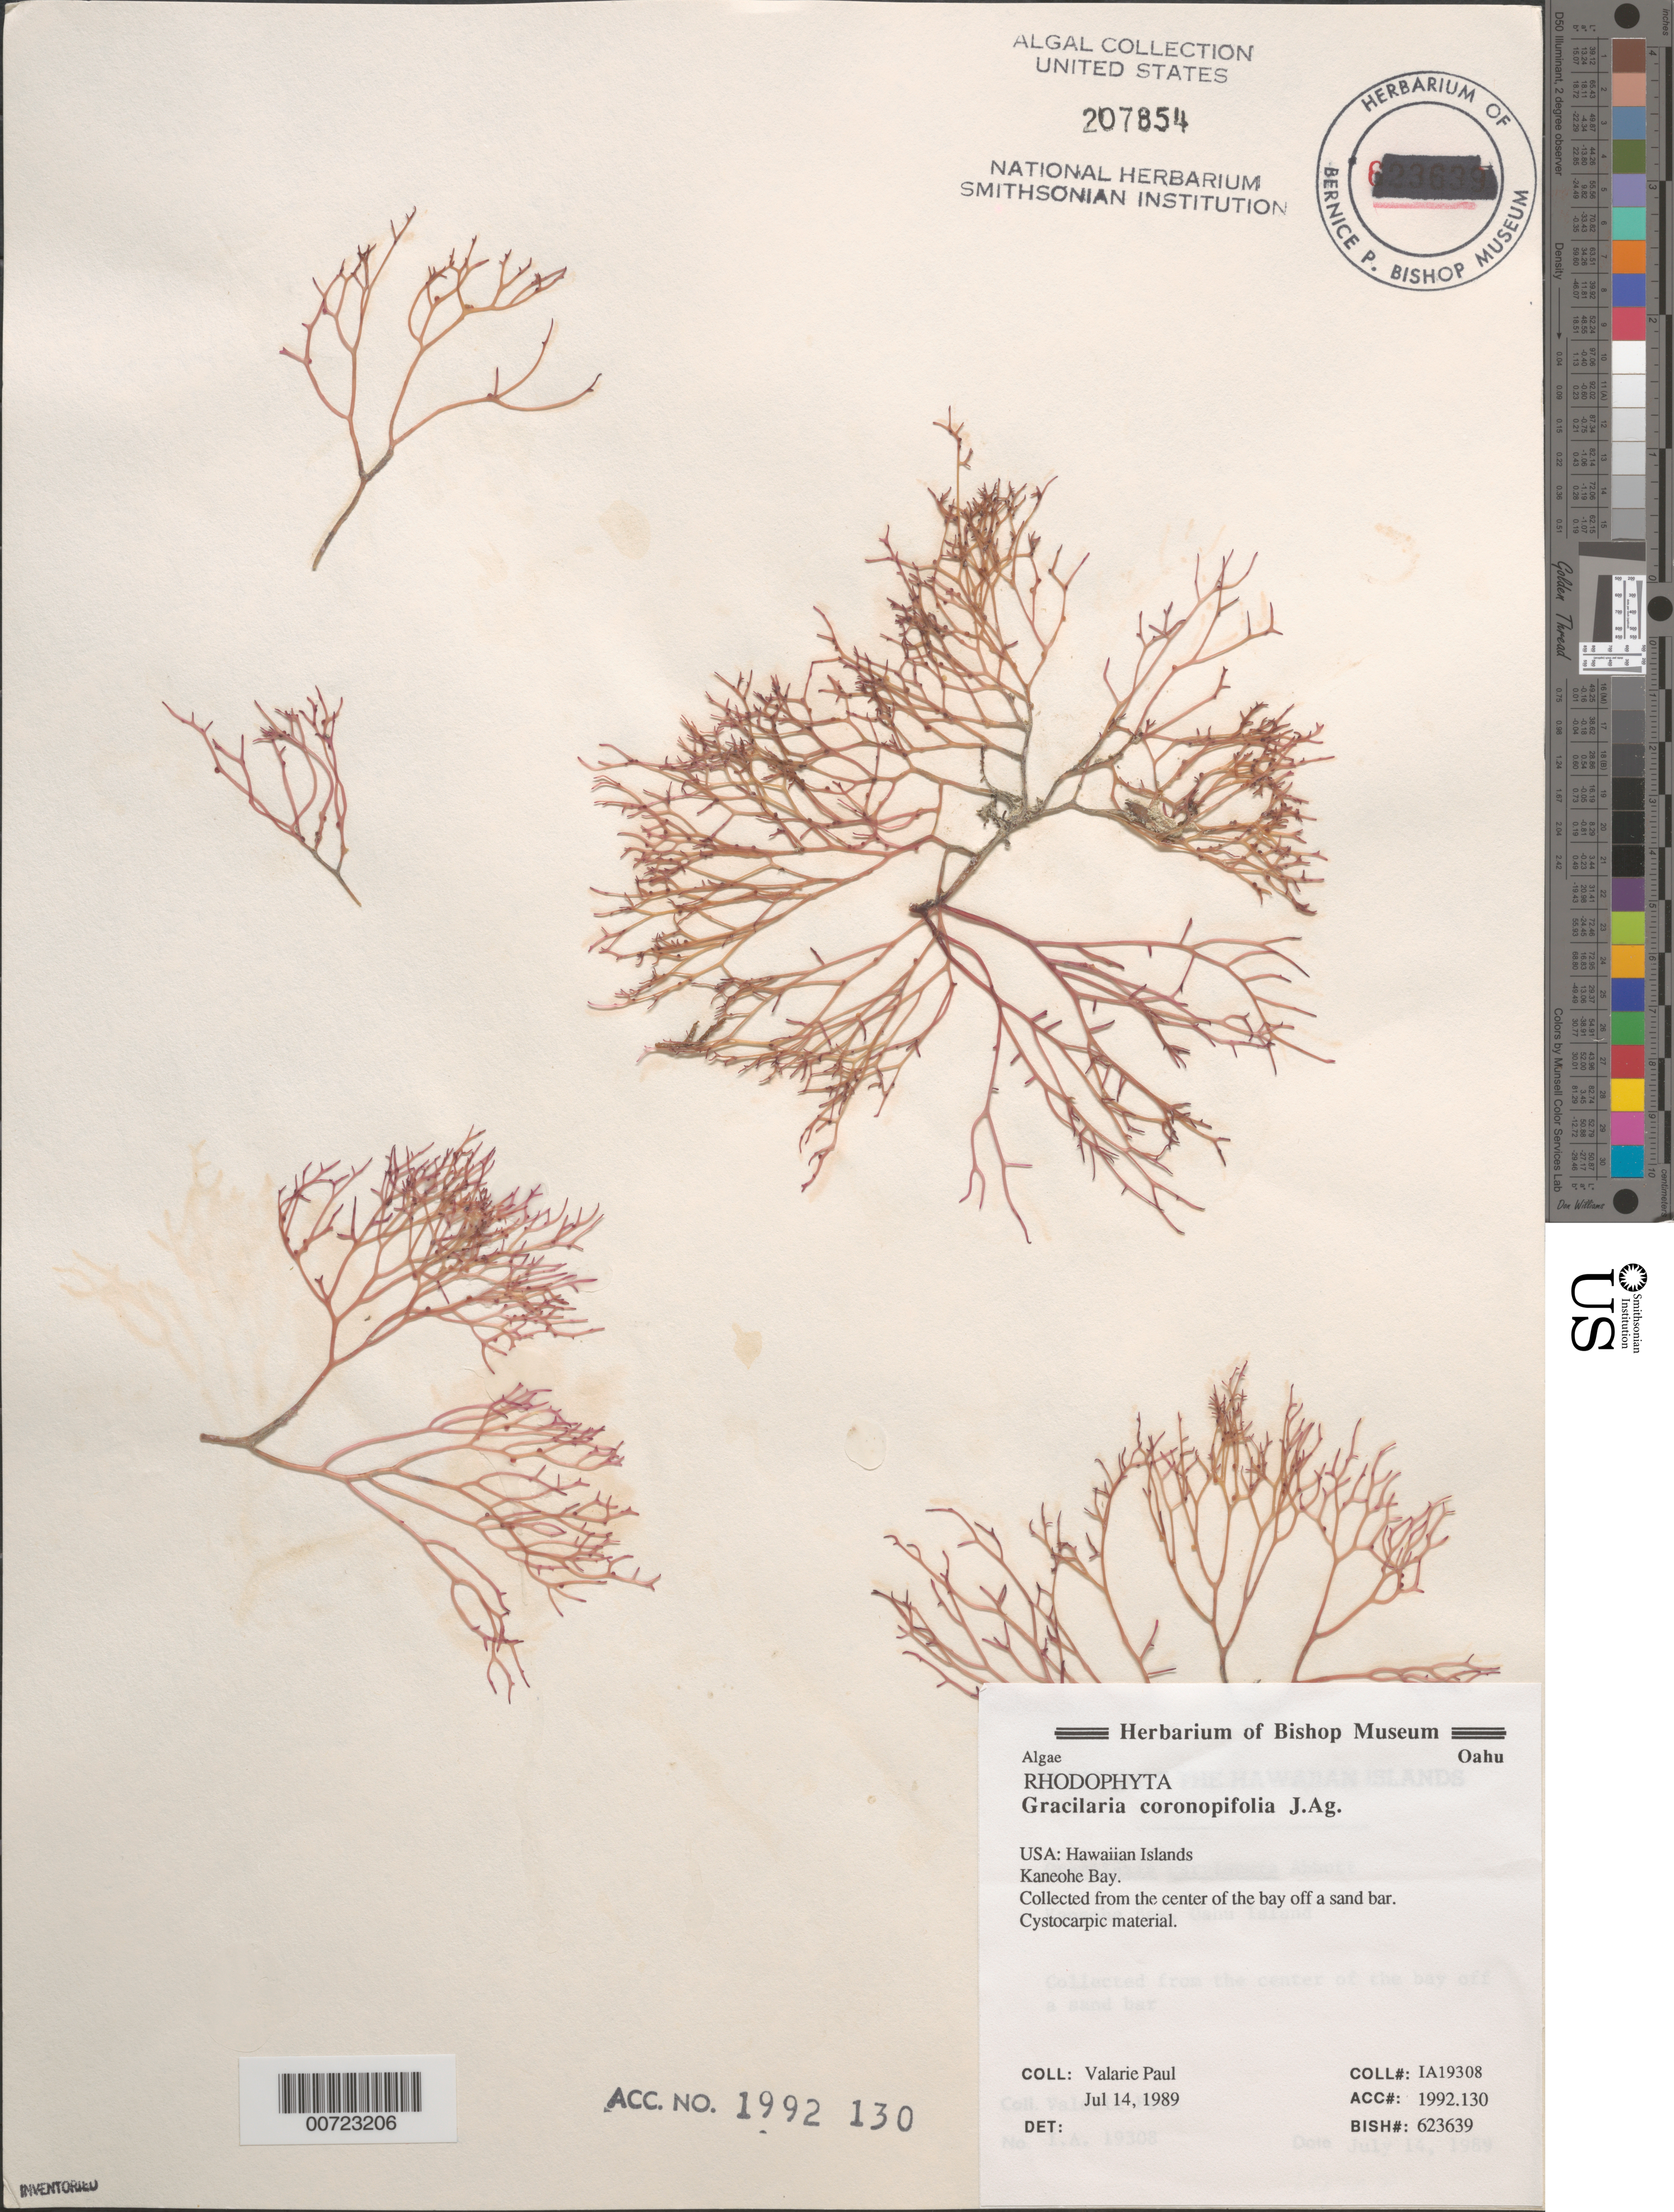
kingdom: Plantae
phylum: Rhodophyta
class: Florideophyceae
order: Gracilariales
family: Gracilariaceae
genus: Gracilaria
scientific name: Gracilaria coronopifolia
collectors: V. Paul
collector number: IAA 19308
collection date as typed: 14 Jul 1989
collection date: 1989-07-14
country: United States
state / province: Hawaii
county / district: Honolulu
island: Oahu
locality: Kaneohe Bay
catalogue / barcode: US 207854